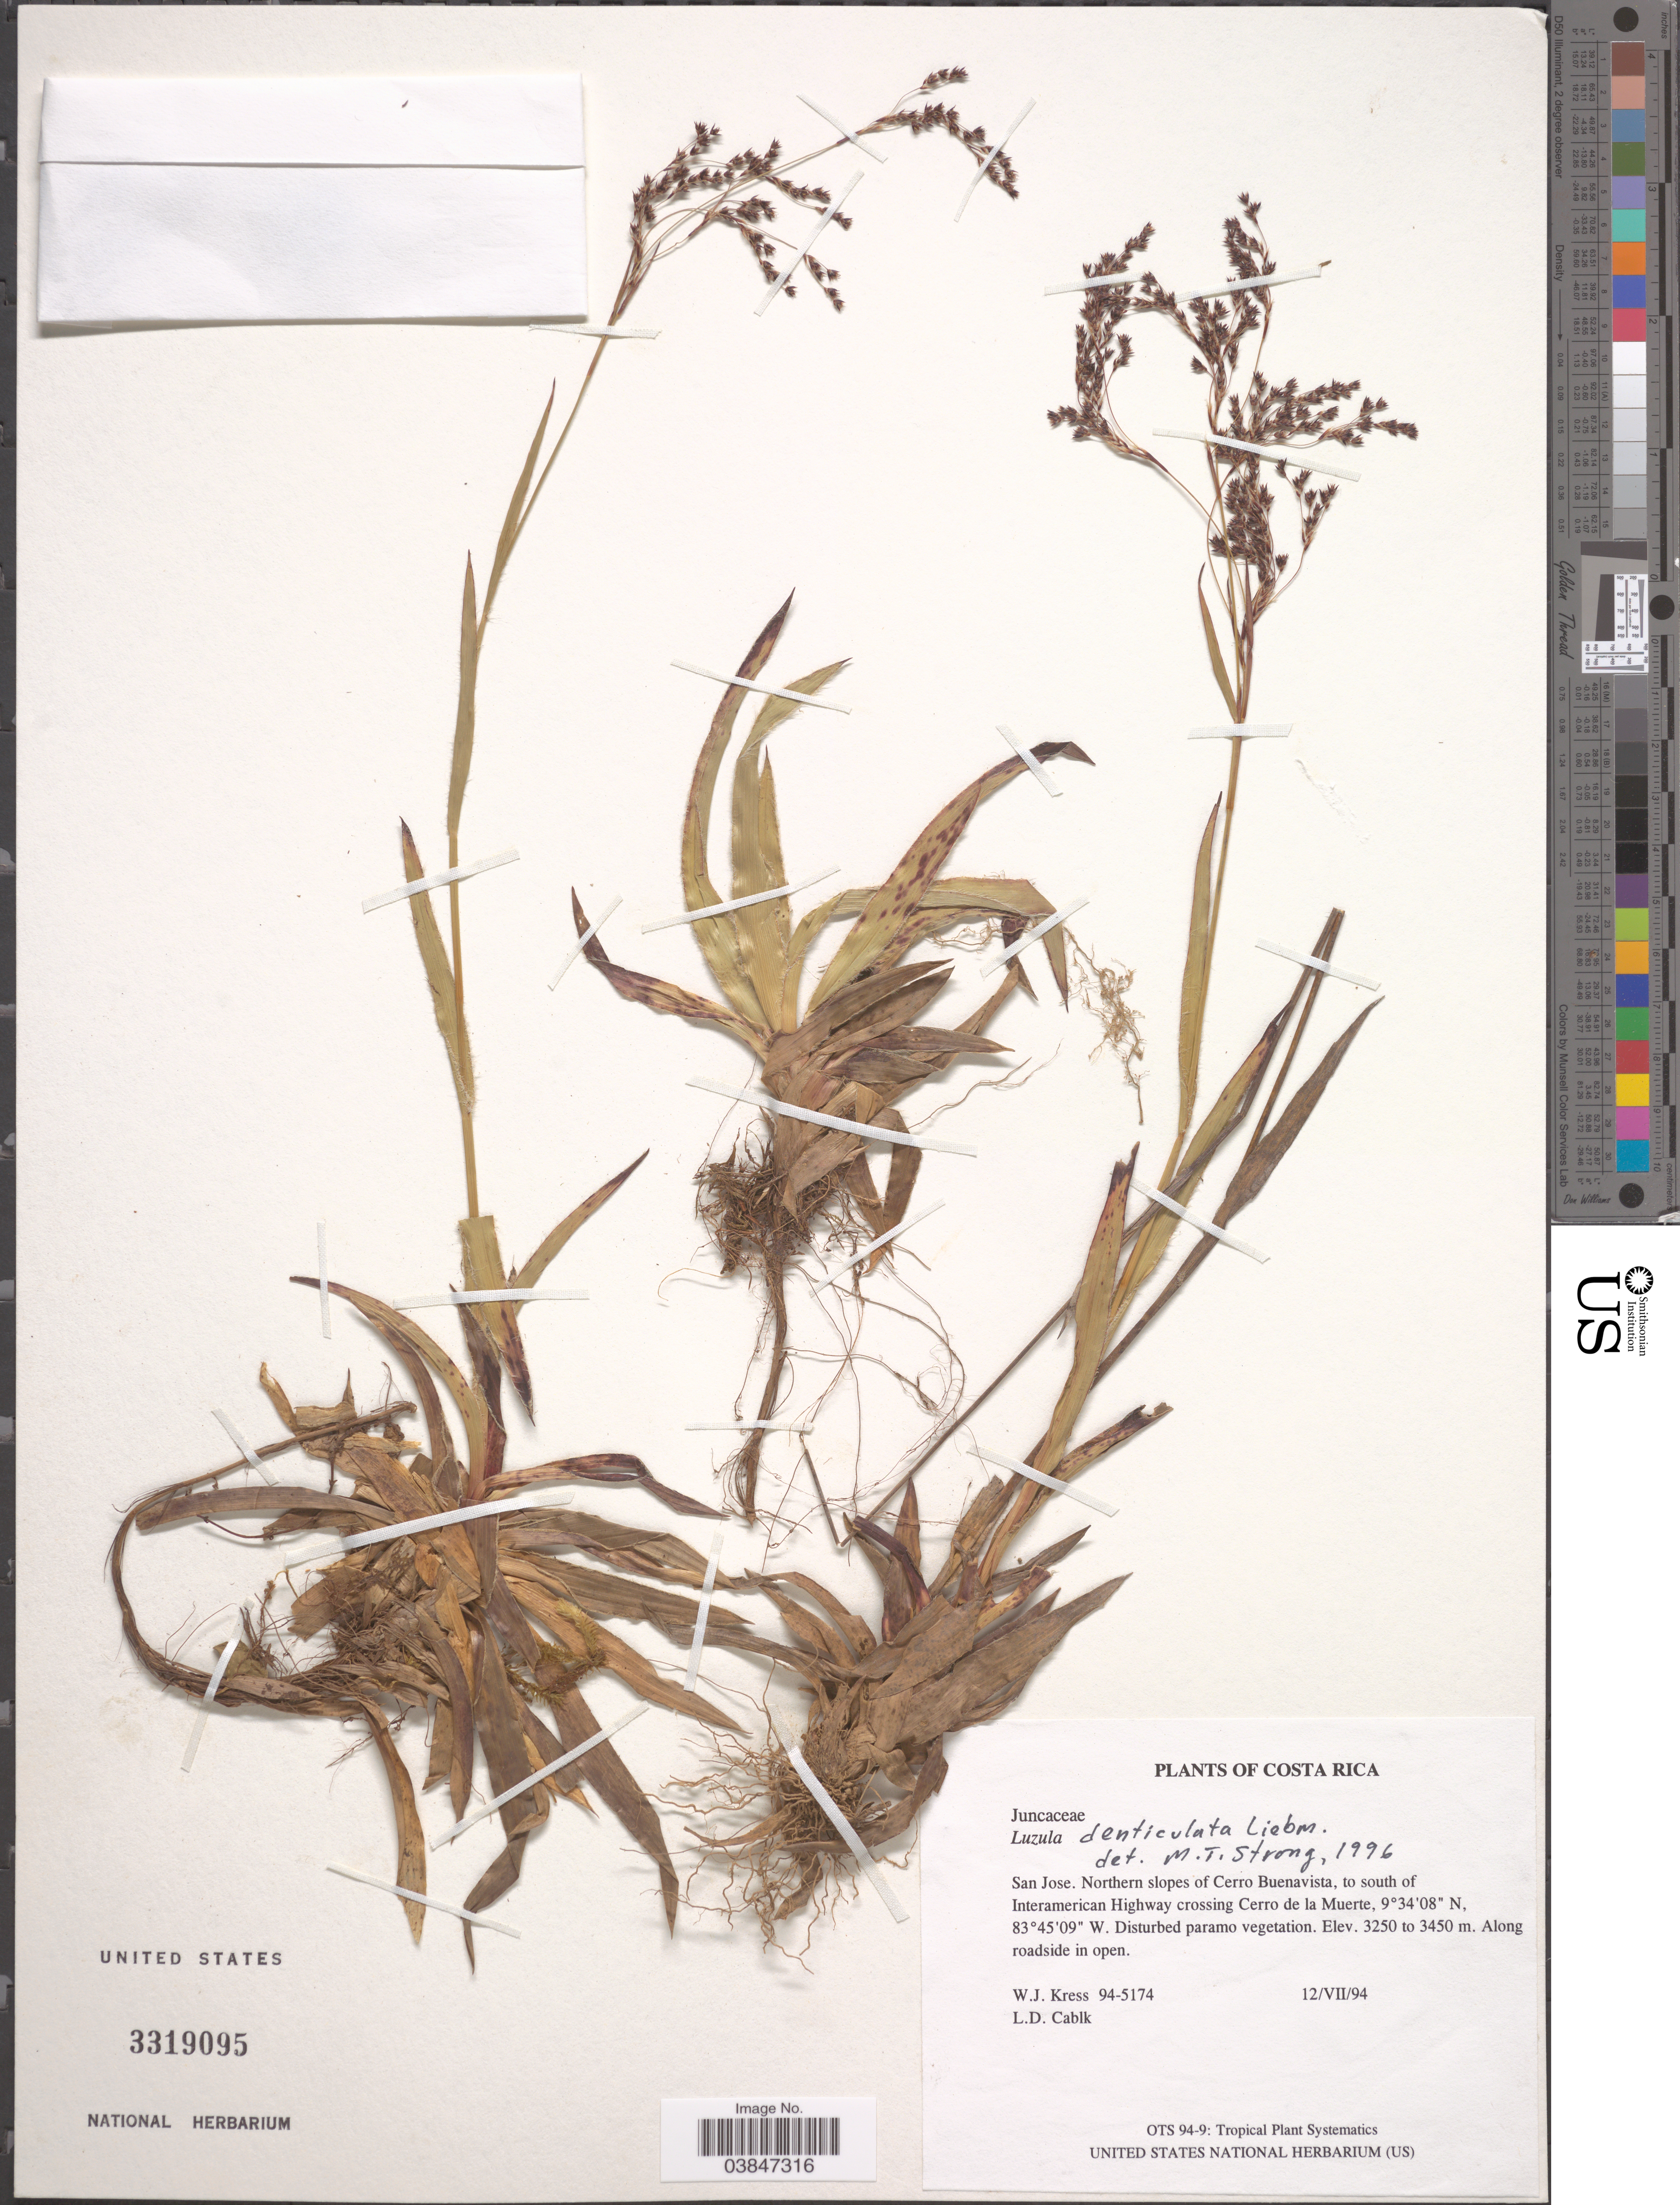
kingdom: Plantae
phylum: Tracheophyta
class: Liliopsida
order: Poales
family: Juncaceae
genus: Luzula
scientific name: Luzula denticulata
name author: Liebm.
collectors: W. J. Kress & L. Cablk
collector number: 94-5174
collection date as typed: Transcribed d/m/y: 12/7/94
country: Costa Rica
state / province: San José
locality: Northern slopes of Cerro Buenavista, to south of Interamerican Highway crossing Cerro de la Muerte.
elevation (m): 3250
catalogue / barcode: US 3319095